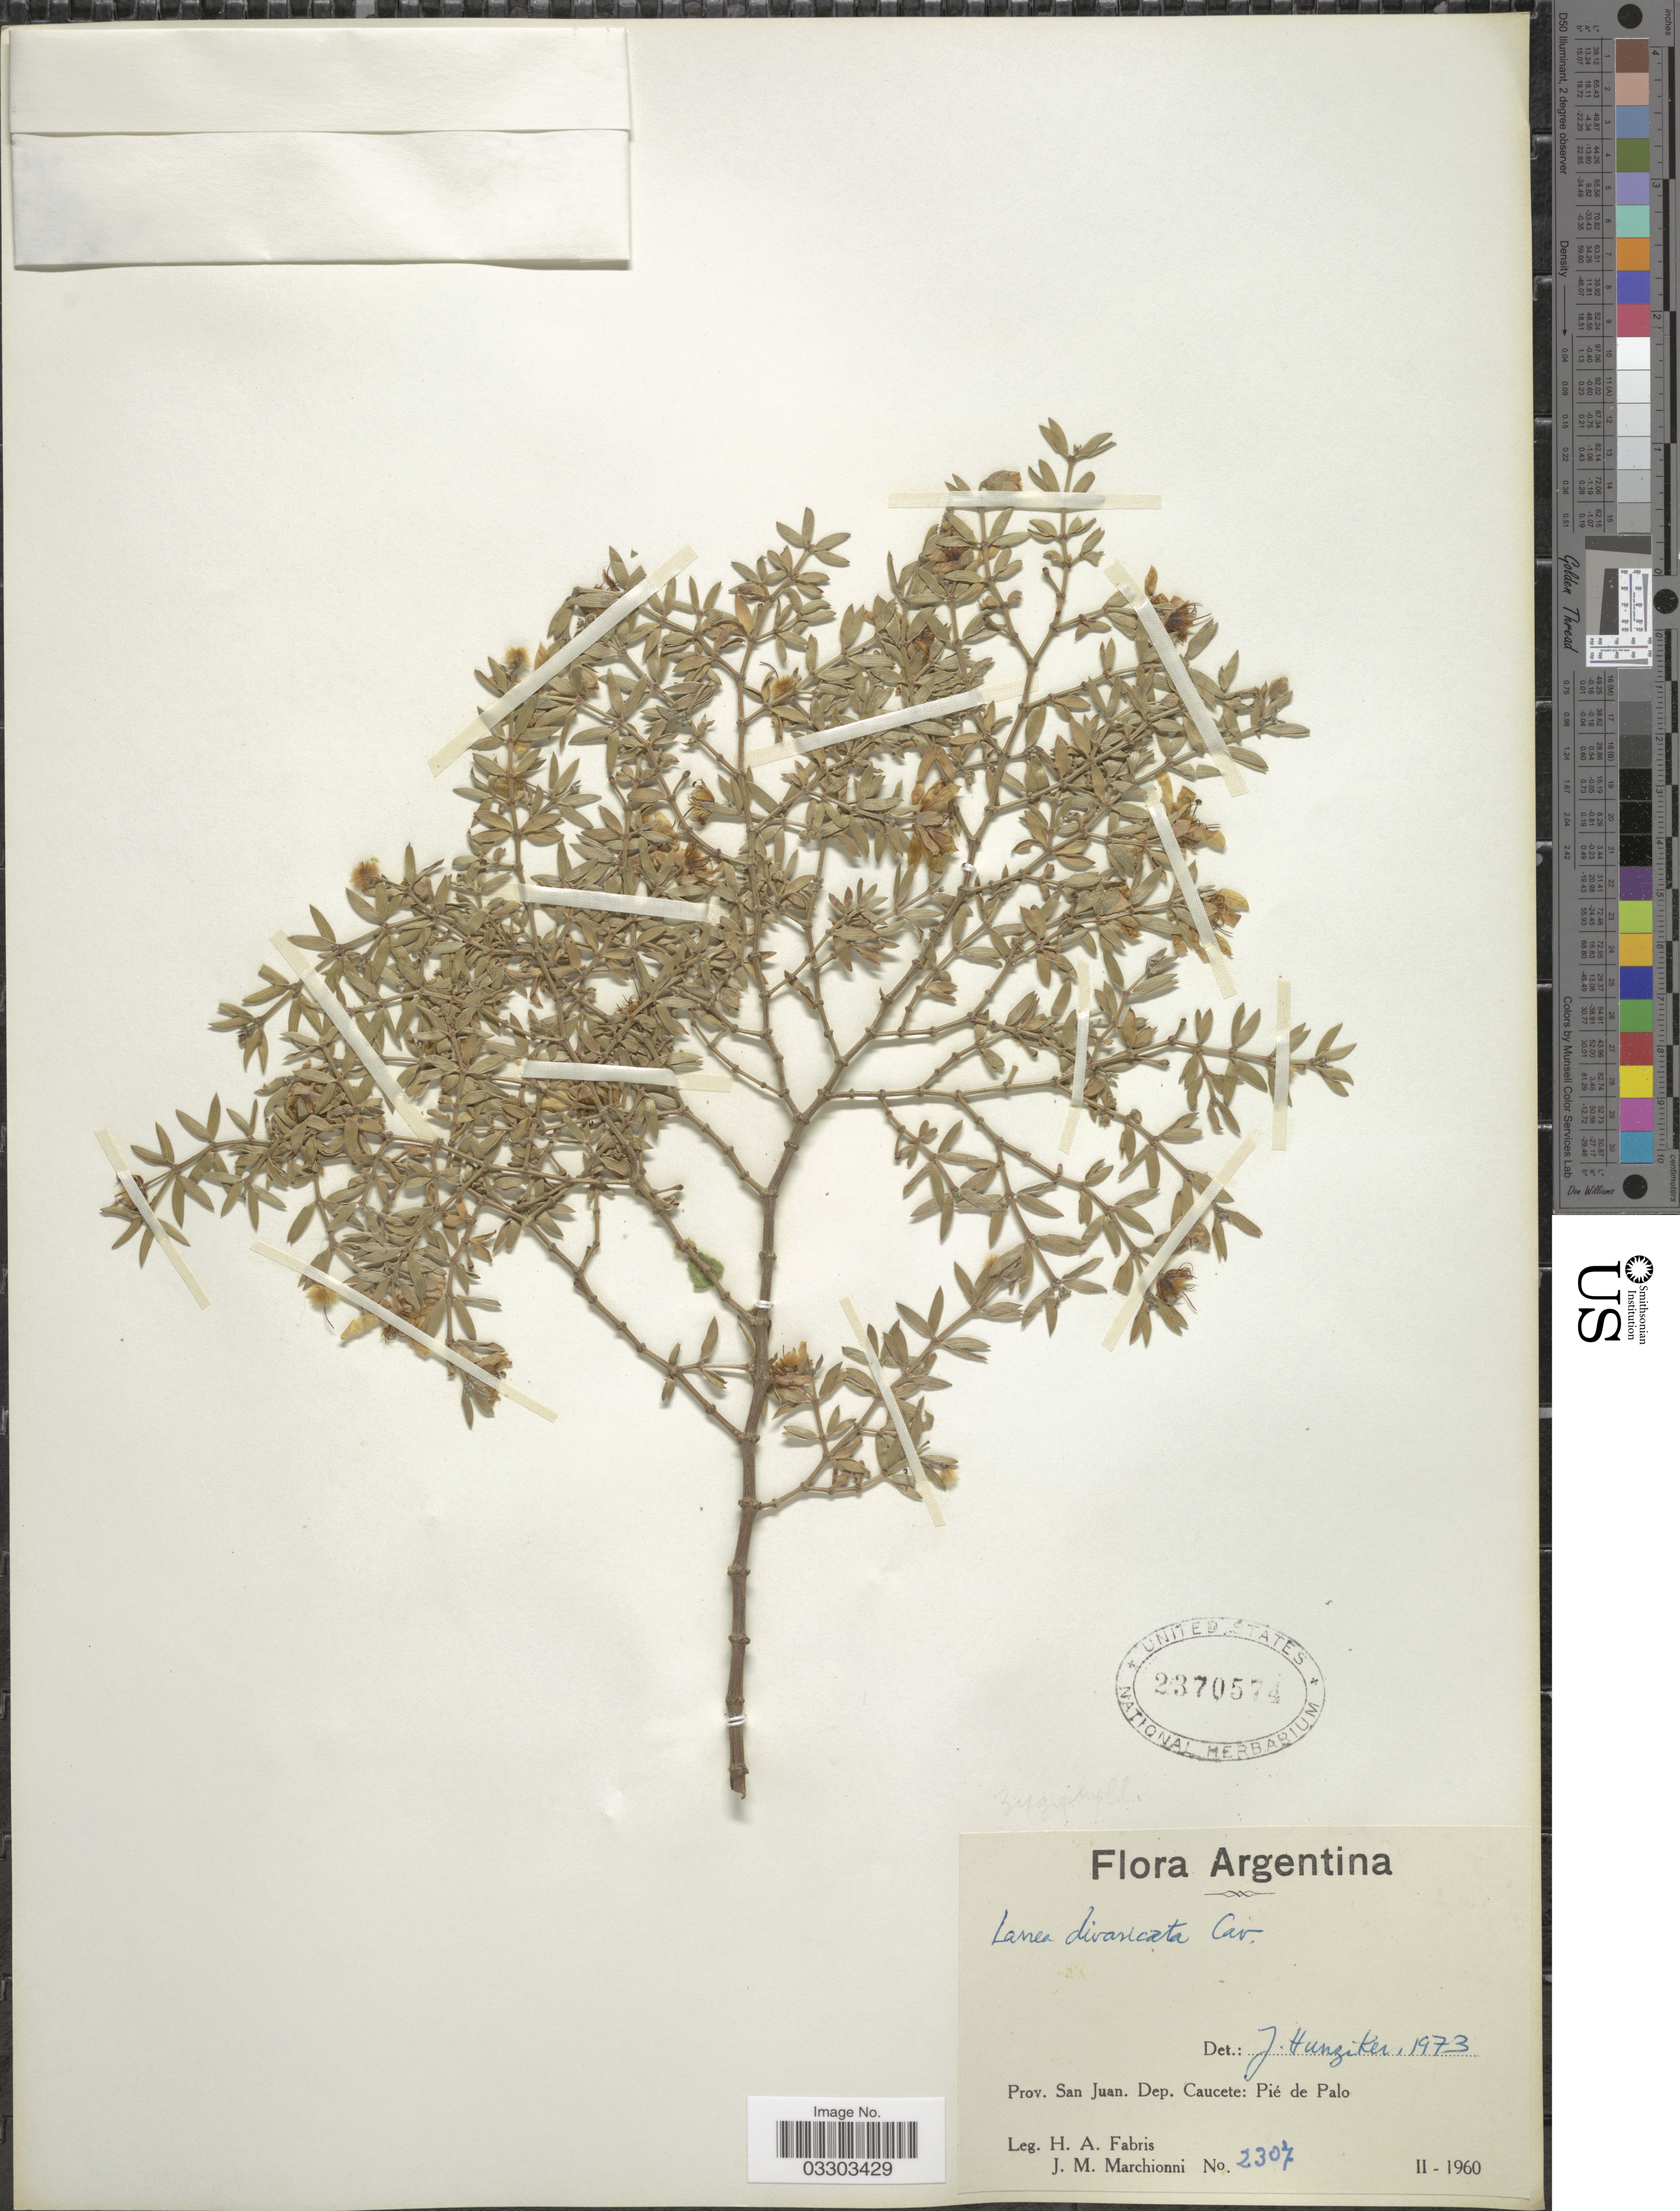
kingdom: Plantae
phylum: Tracheophyta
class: Magnoliopsida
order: Zygophyllales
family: Zygophyllaceae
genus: Larrea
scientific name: Larrea divaricata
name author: Cav.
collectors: H. A. Fabris & J. Marchionni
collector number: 2307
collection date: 1960-02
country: Argentina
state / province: San Juan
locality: Dep. Caucete: Pié de Palo.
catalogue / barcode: US 2370574